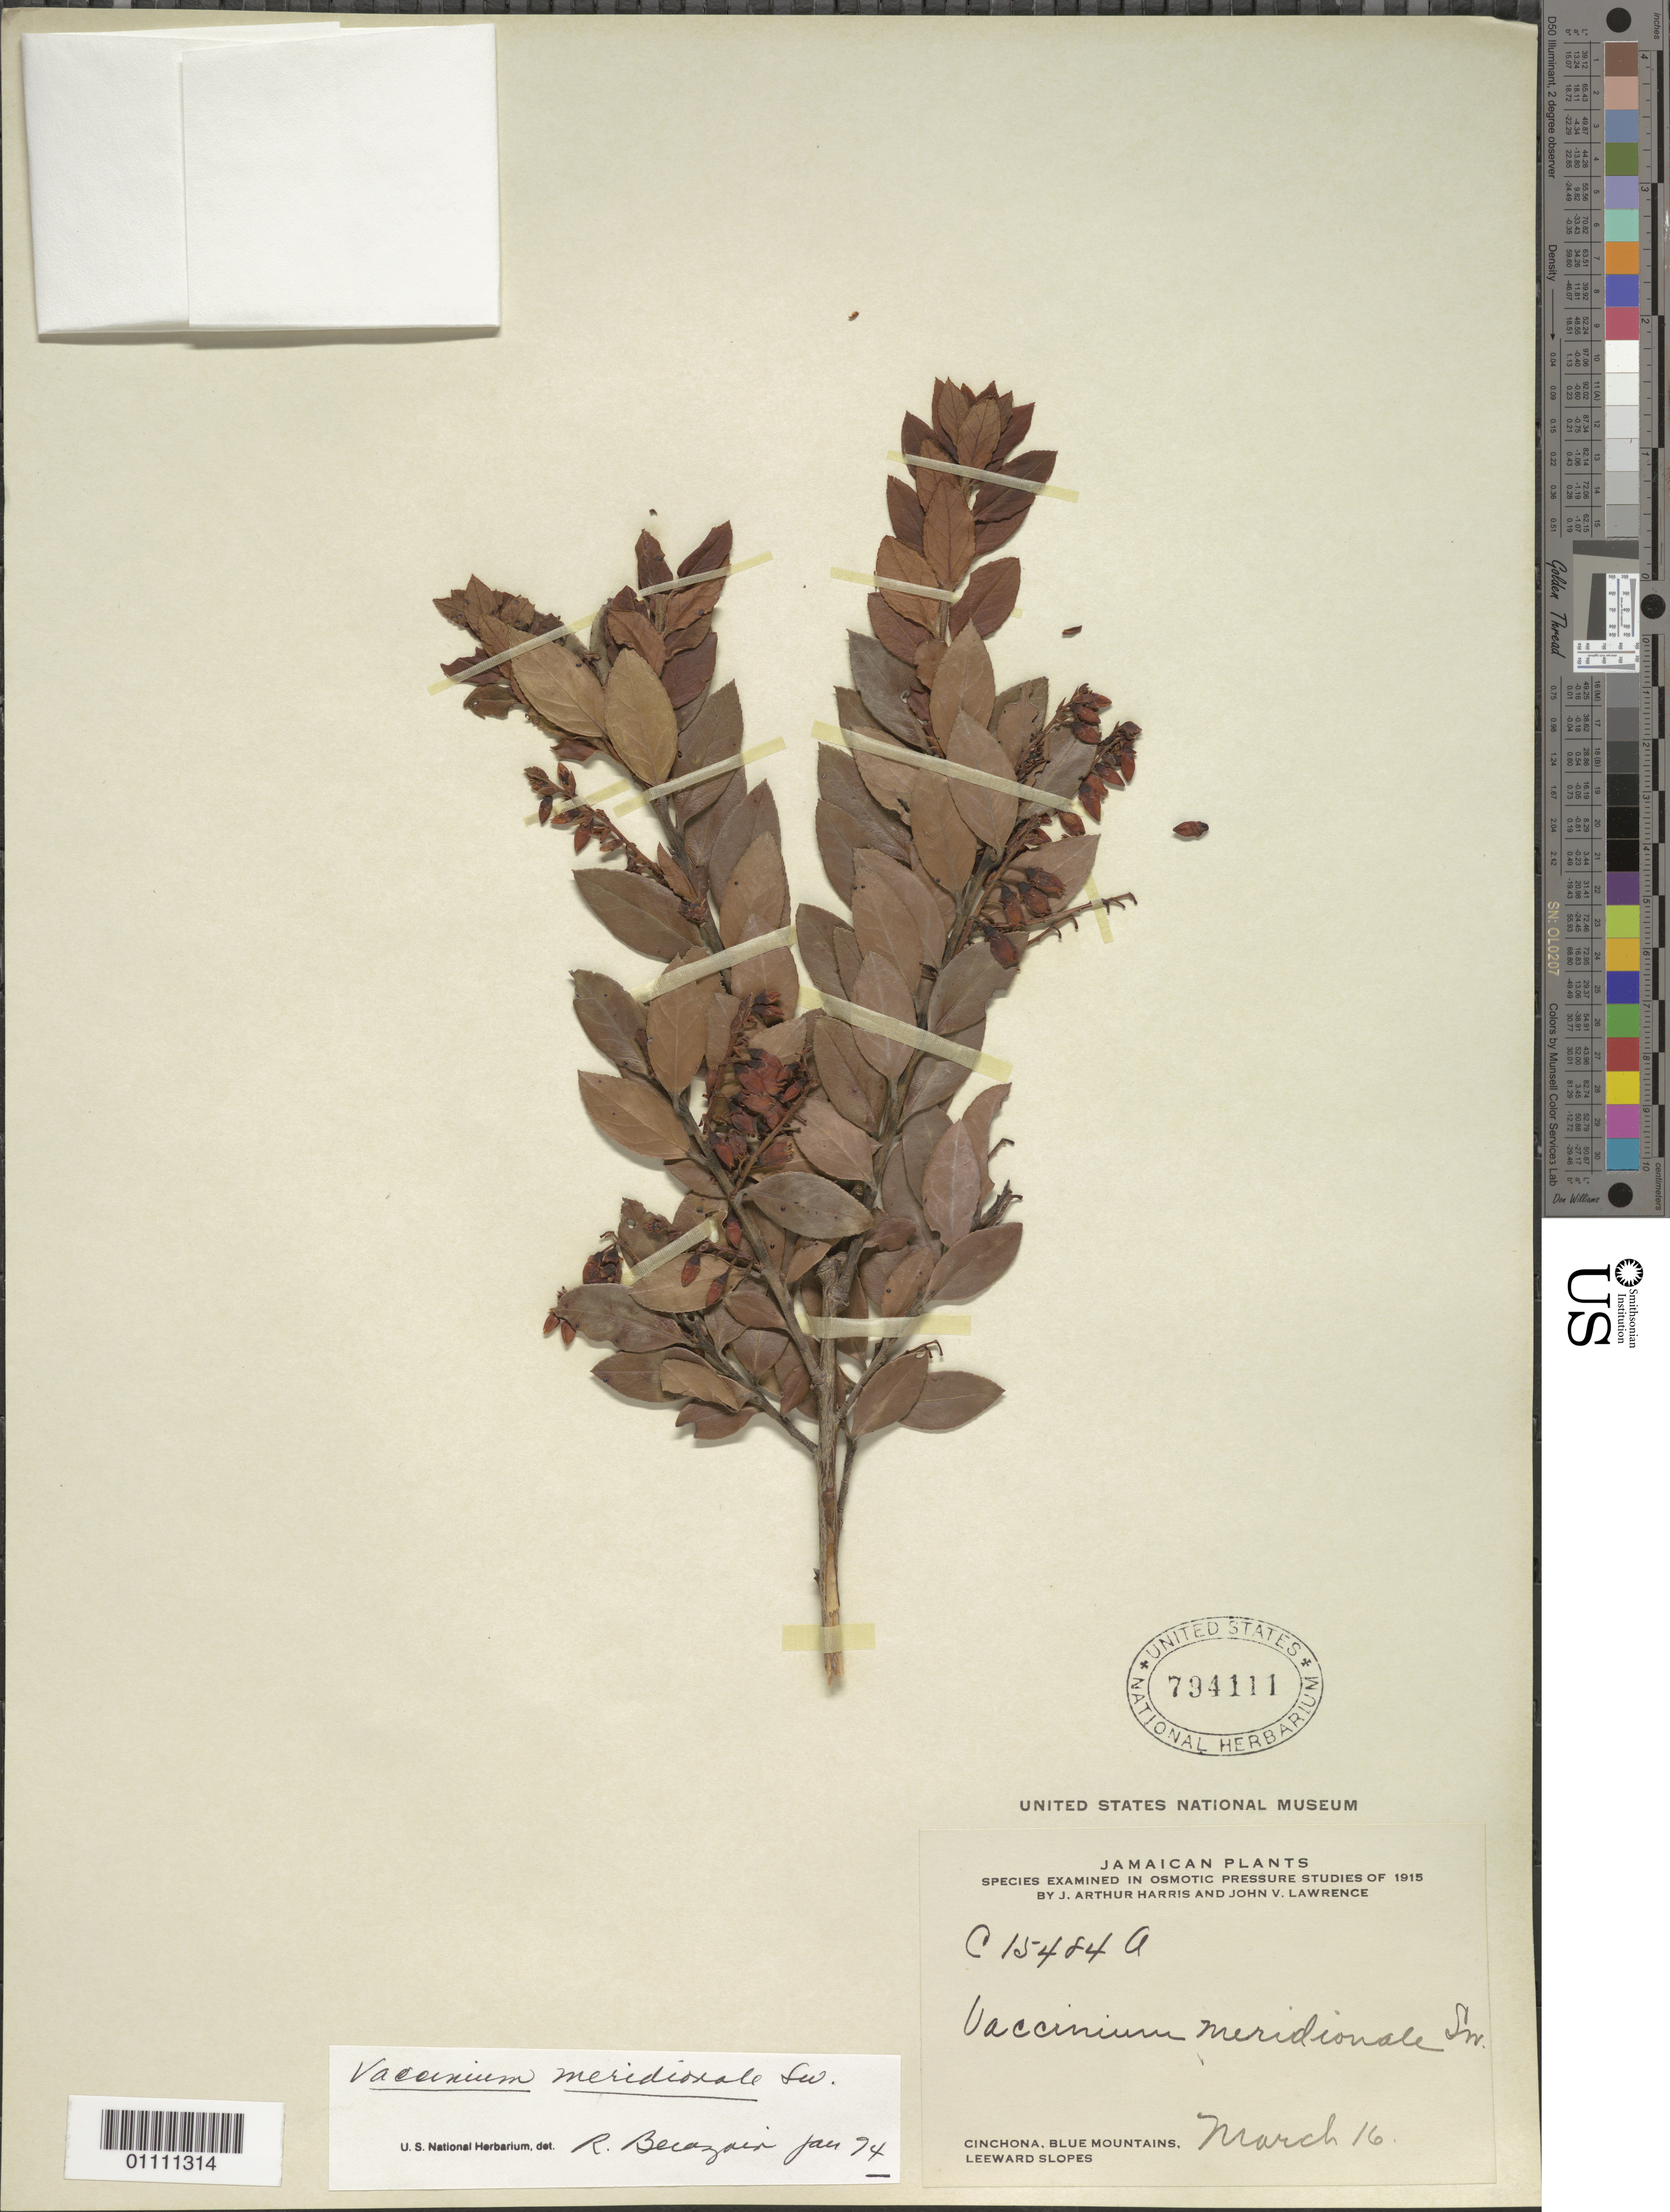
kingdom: Plantae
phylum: Tracheophyta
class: Magnoliopsida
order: Ericales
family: Ericaceae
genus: Vaccinium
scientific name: Vaccinium meridionale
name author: Sw.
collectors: J. A. Harris & J. Lawrence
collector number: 15484a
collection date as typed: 16 Mar 1915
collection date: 1915-03-16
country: Jamaica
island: Jamaica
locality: Cinchona, Blue Mountains, Leeward slopes.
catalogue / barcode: US 15484A